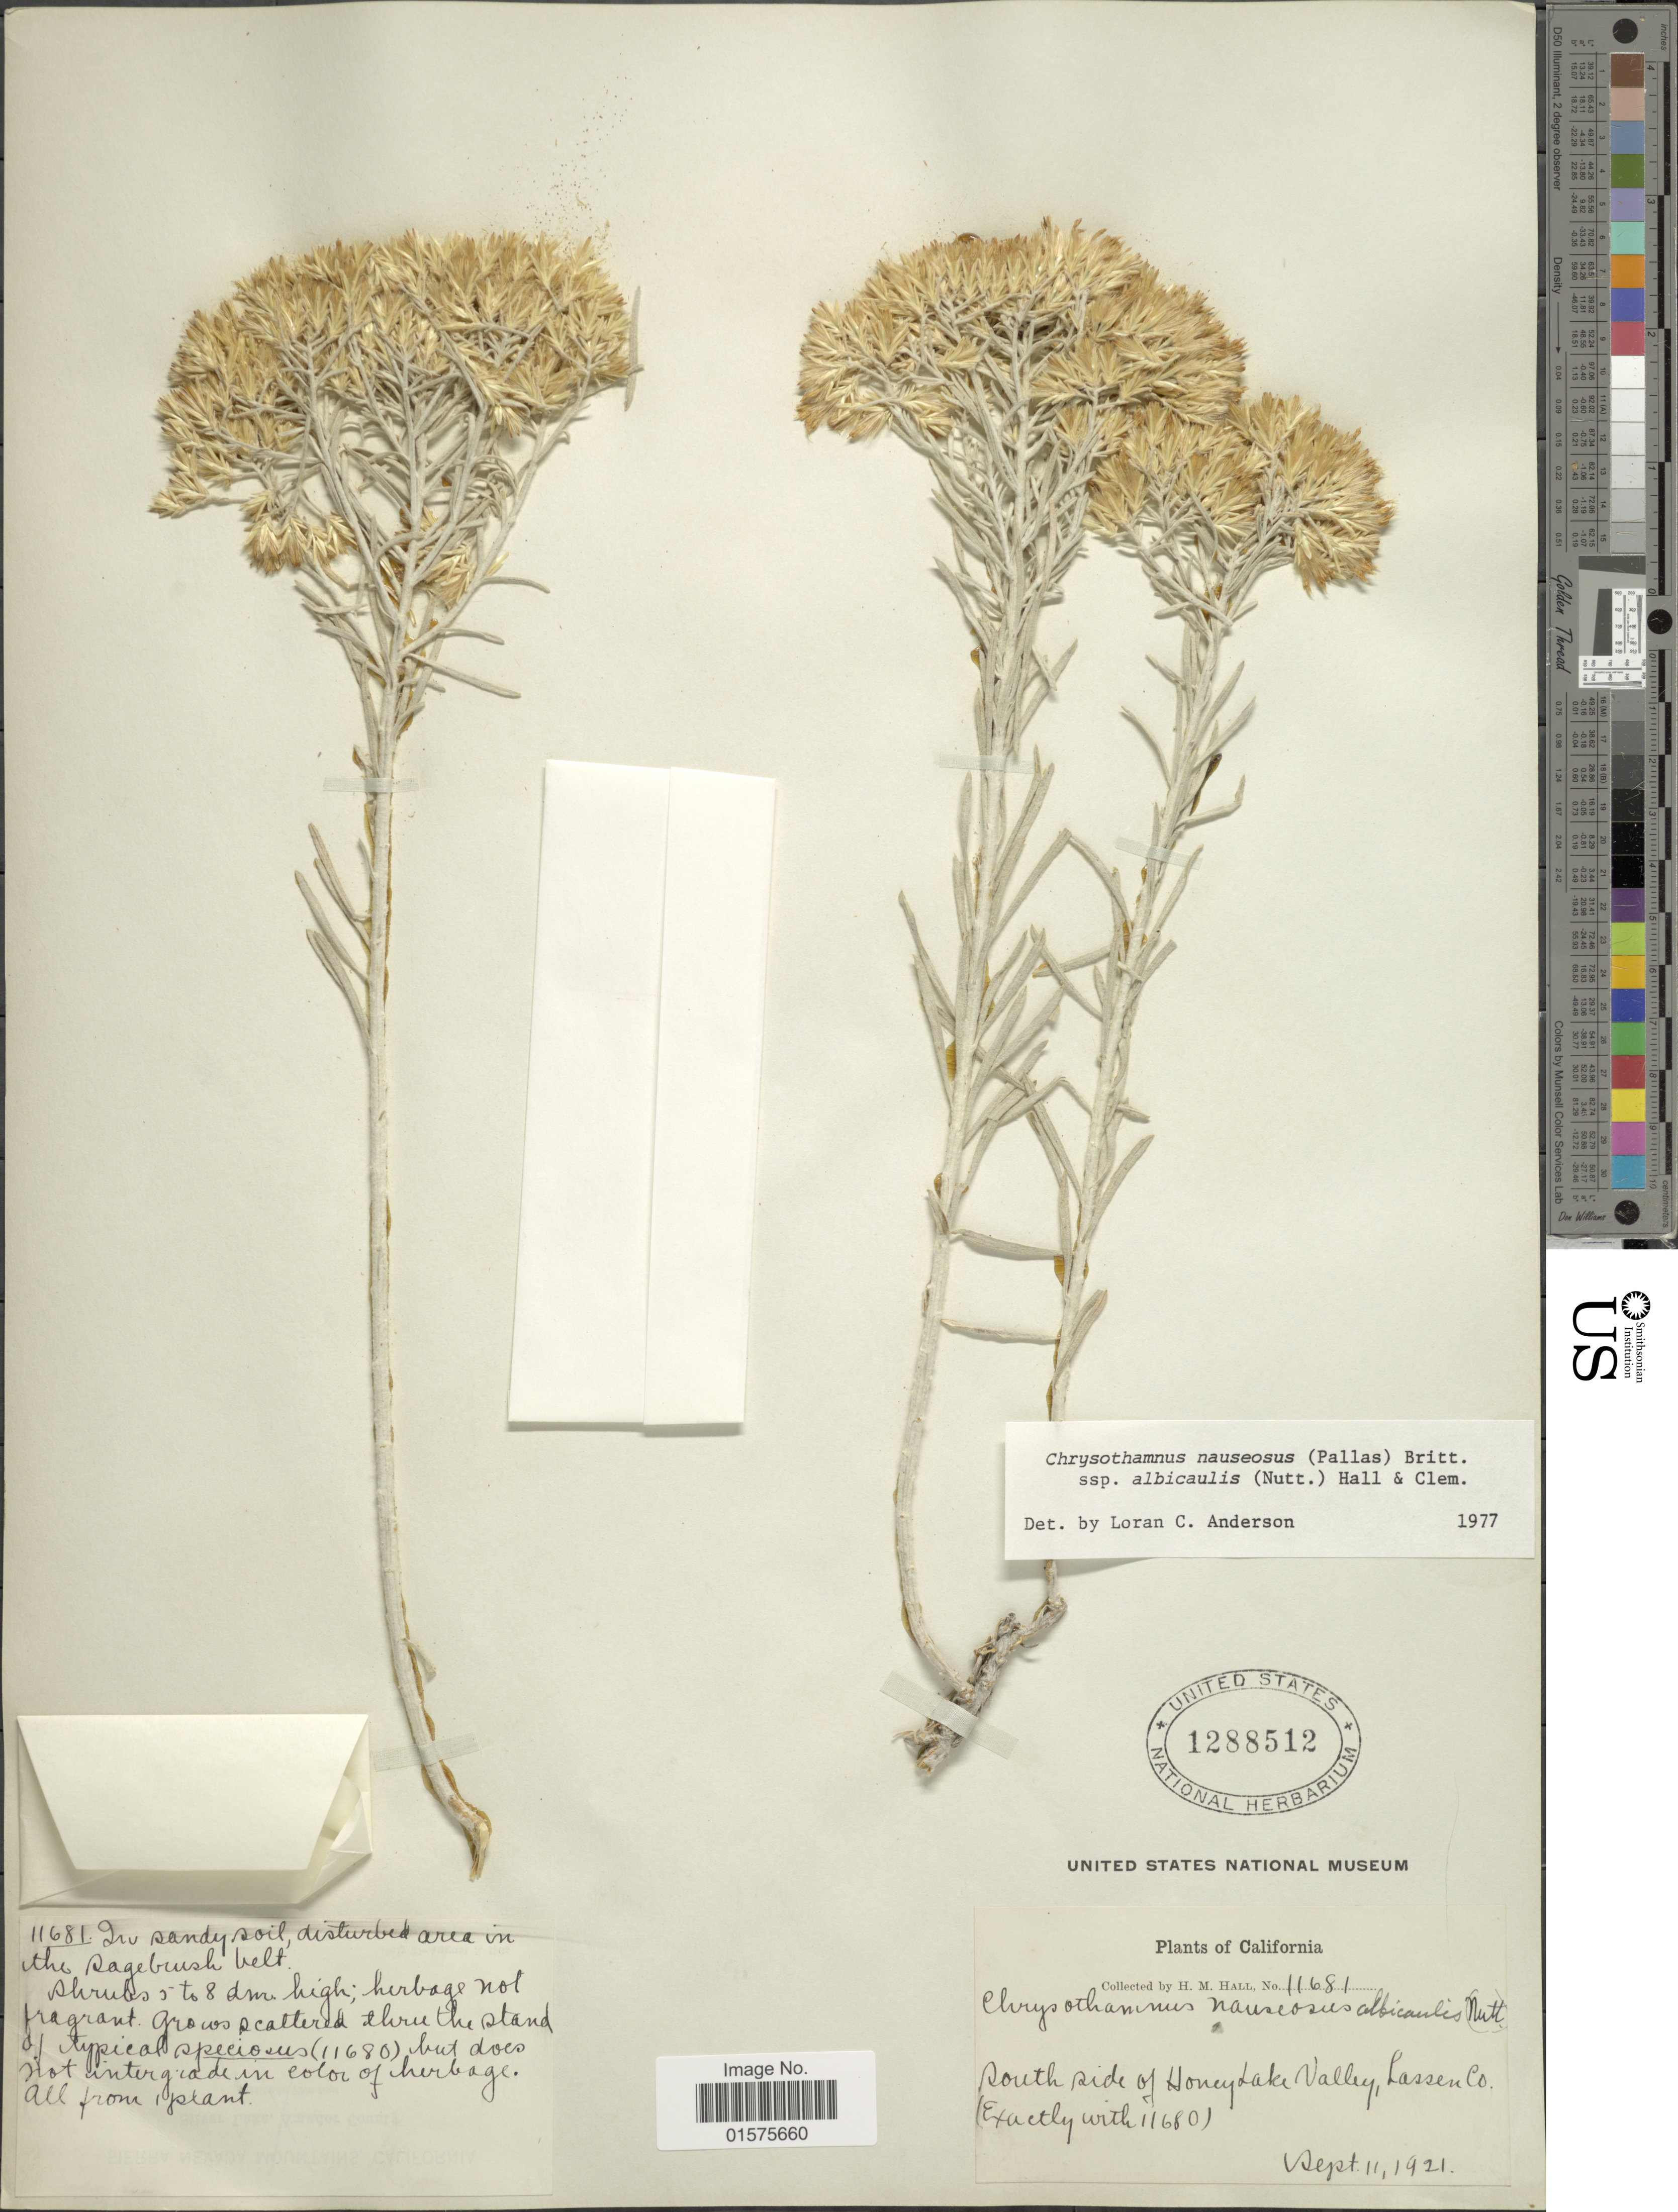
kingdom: Plantae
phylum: Tracheophyta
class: Magnoliopsida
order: Asterales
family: Asteraceae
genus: Ericameria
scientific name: Ericameria nauseosa var. speciosa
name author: (Nutt.) G.L. Nesom & G.I. Baird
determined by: Urbatsch, Lowell E., Curator (LSU), Louisiana State University (UNITED STATES)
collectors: H. M. Hall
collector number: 11681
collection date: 1921-09-11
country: United States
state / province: California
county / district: Lassen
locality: South side of Honey Lake Valley, Lassen Co.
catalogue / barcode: US 1288512